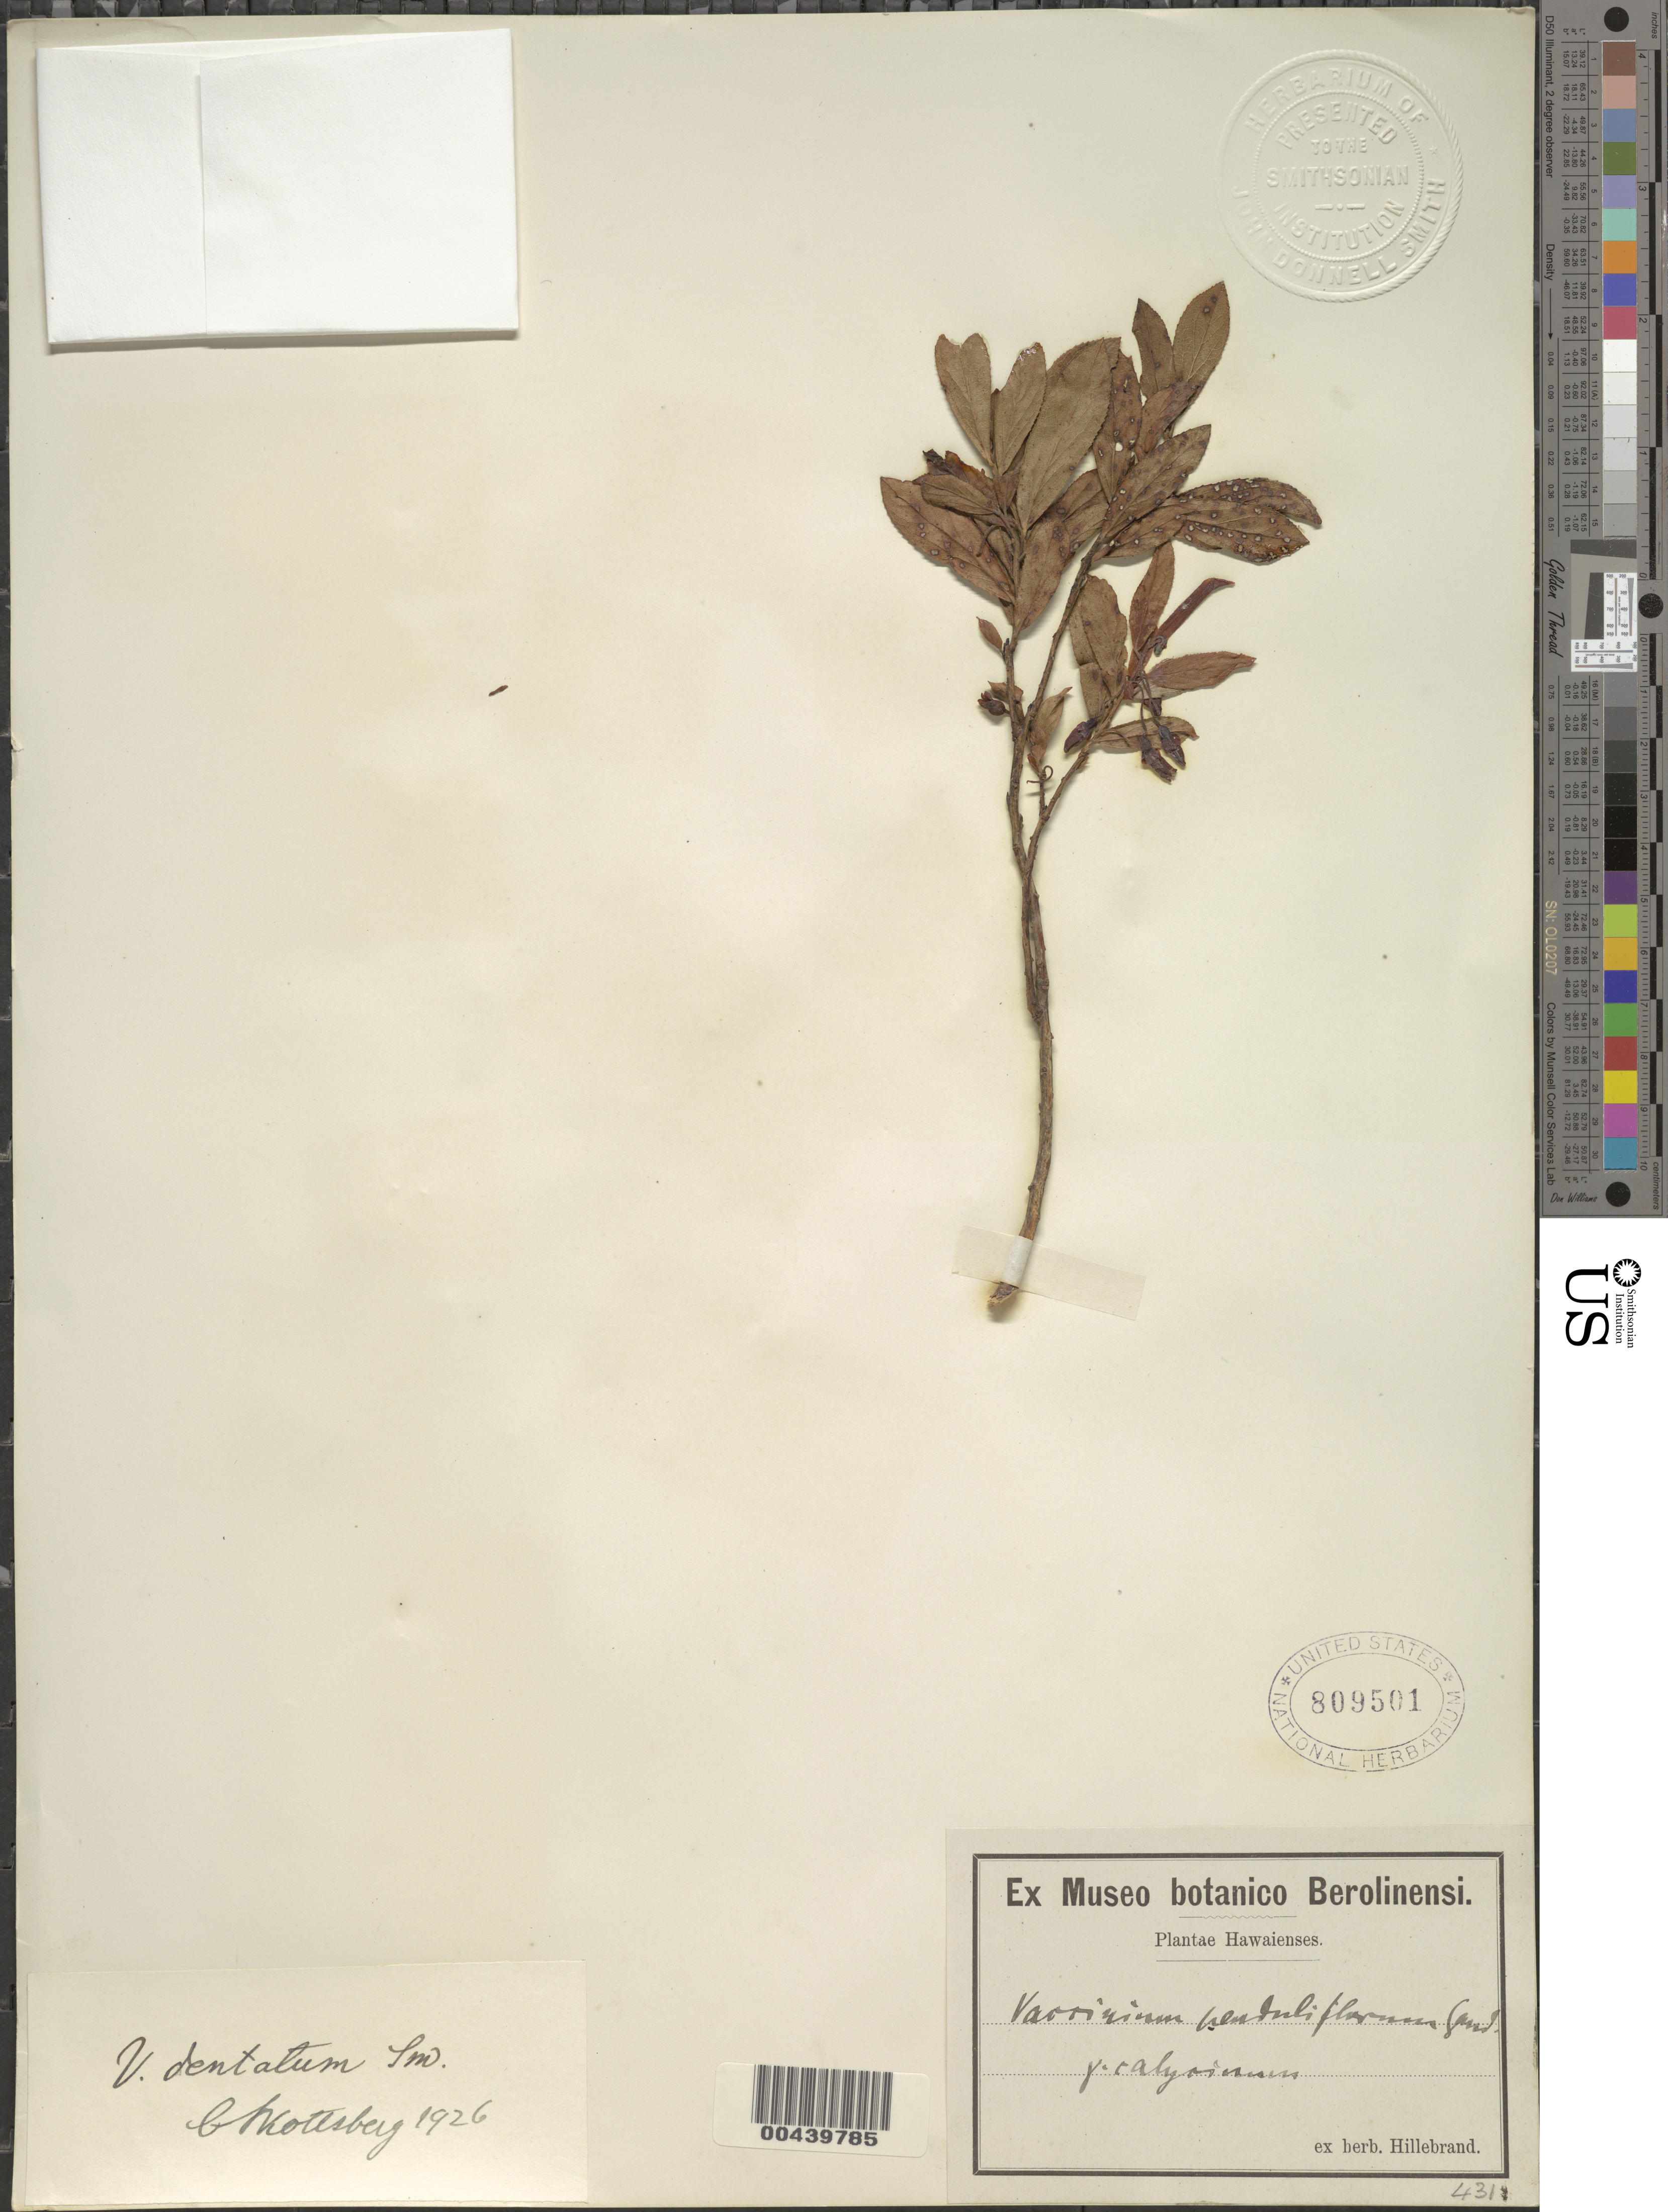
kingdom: Plantae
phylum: Tracheophyta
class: Magnoliopsida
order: Ericales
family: Ericaceae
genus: Vaccinium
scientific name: Vaccinium dentatum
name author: Sm.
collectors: W. Hillebrand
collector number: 4311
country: United States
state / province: Hawaii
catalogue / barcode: US 809501